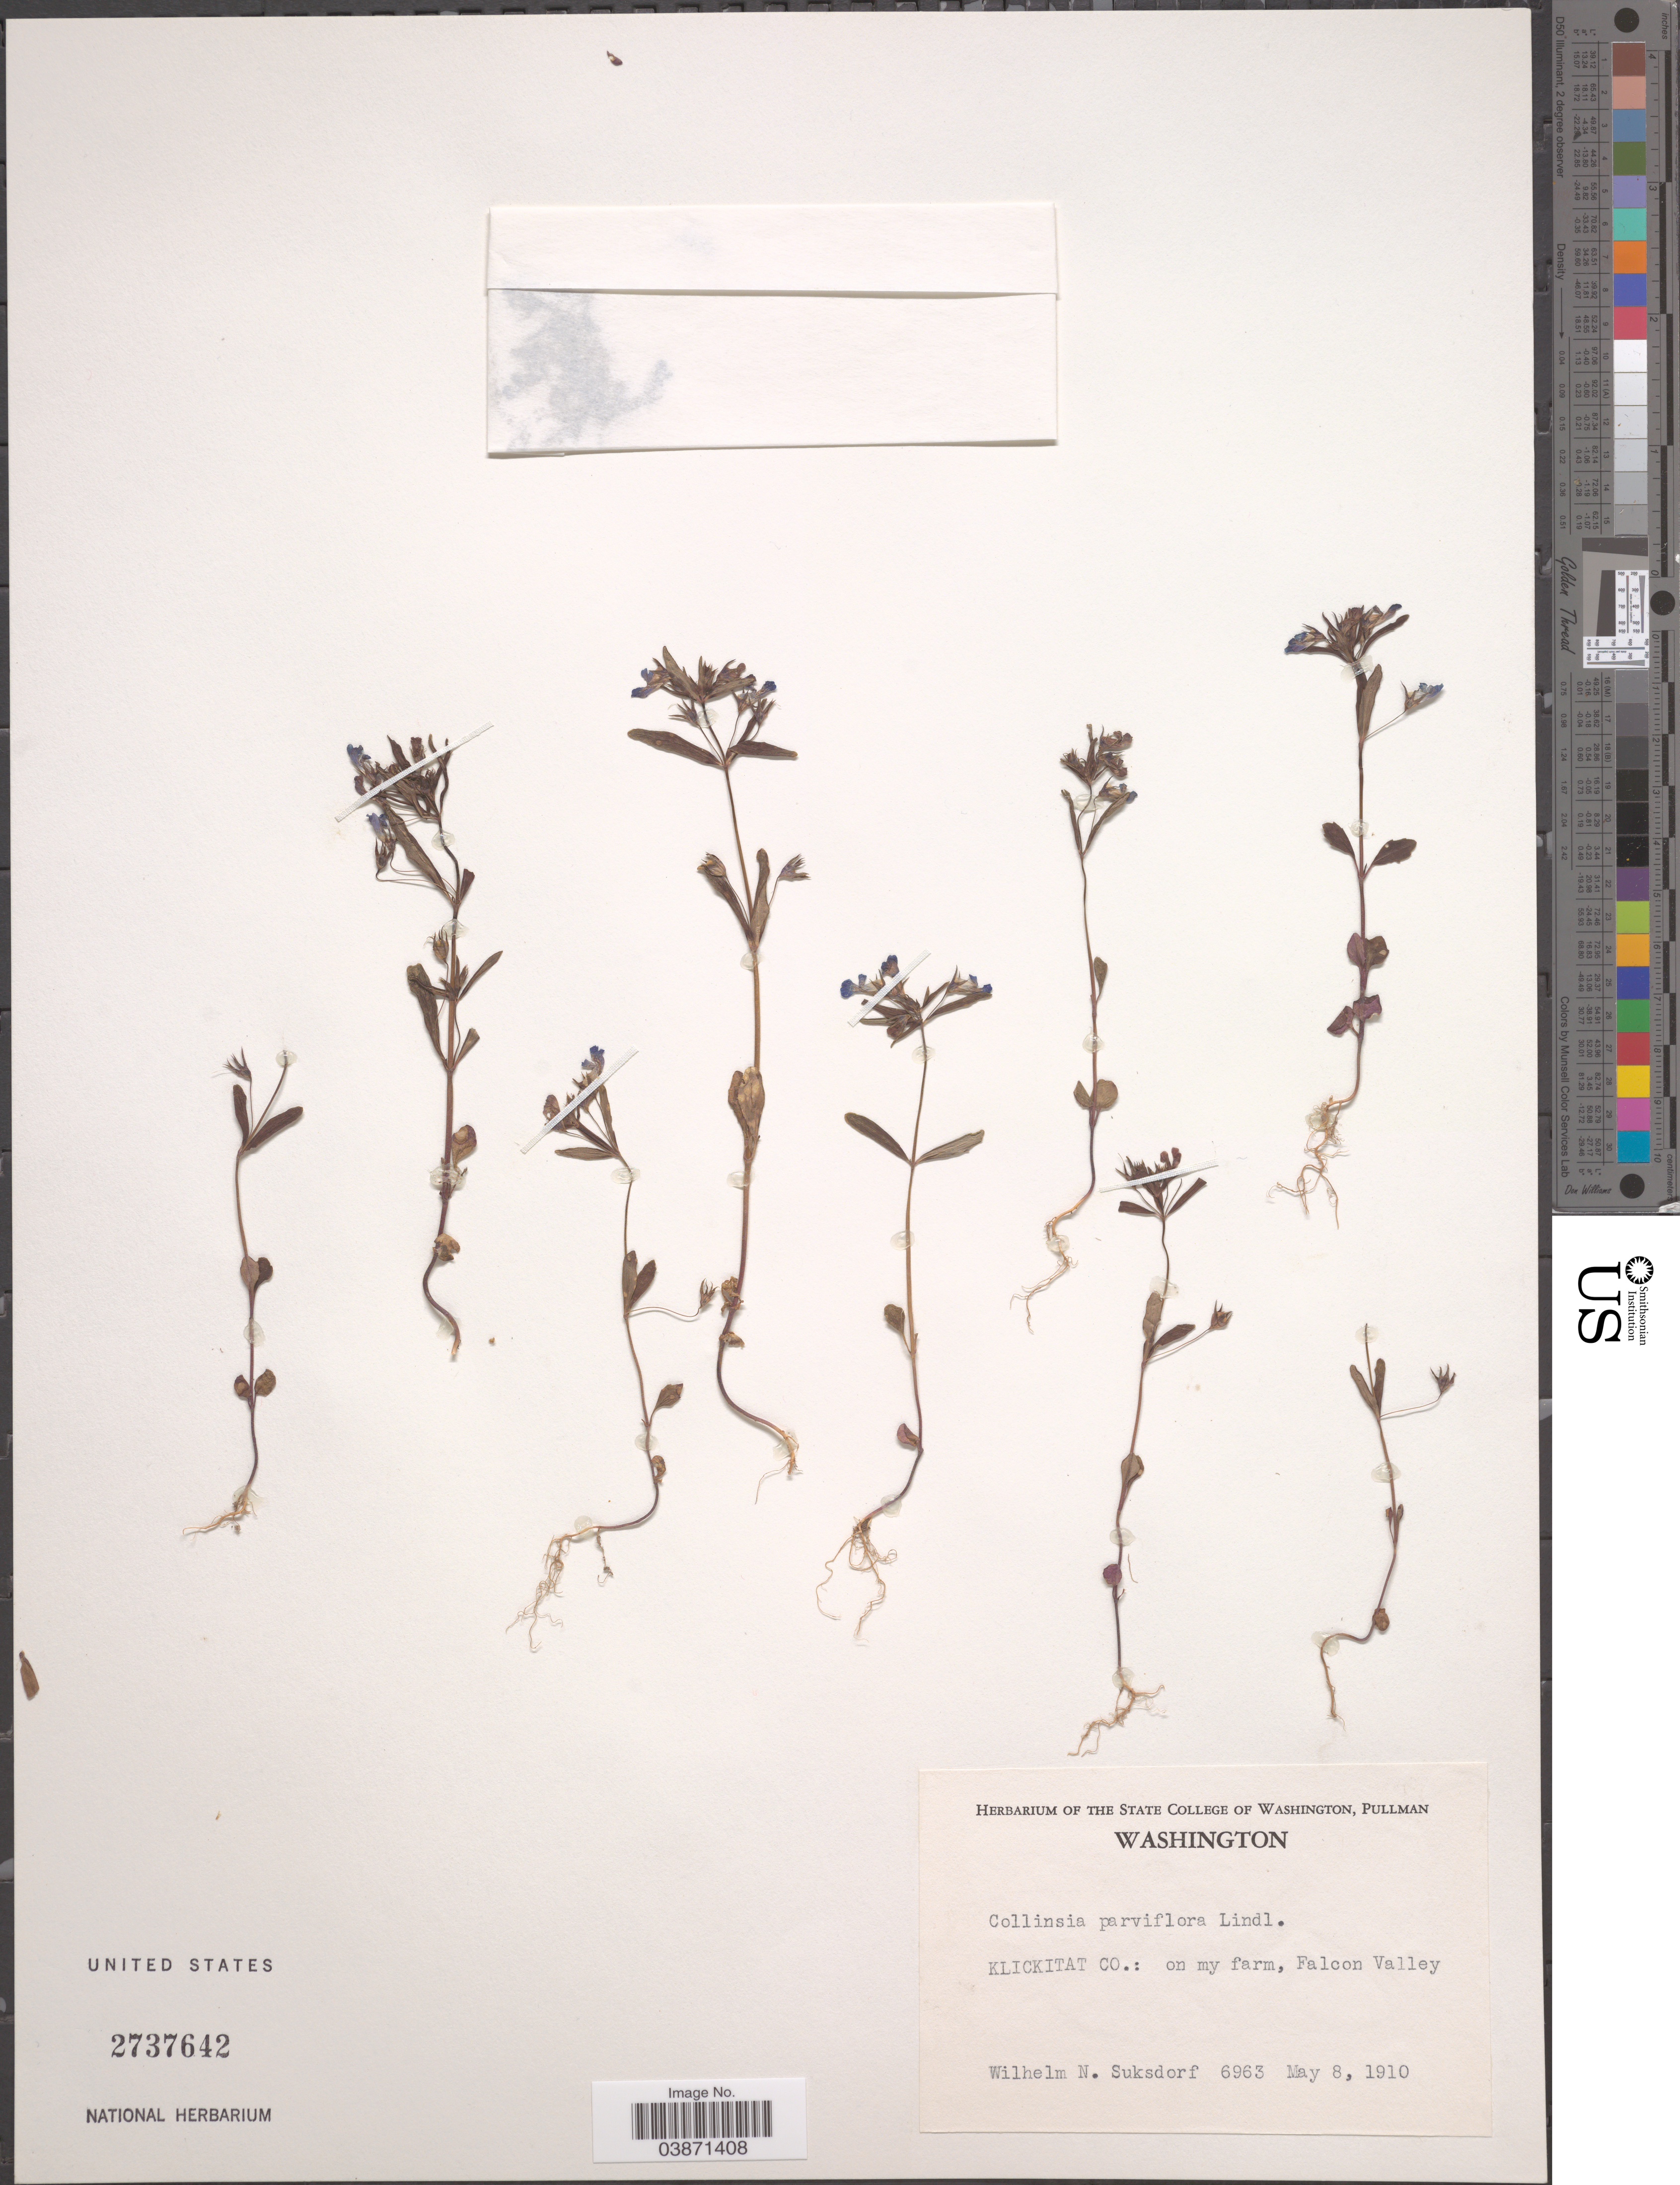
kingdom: Plantae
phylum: Tracheophyta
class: Magnoliopsida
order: Lamiales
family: Plantaginaceae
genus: Collinsia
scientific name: Collinsia parviflora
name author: Douglas ex Lindl.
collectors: W. N. Suksdorf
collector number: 6963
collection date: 1910-05-08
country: United States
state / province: Washington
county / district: Klickitat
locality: Klickitat Co.: on my farm, Falcon Valley.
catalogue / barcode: US 2737642